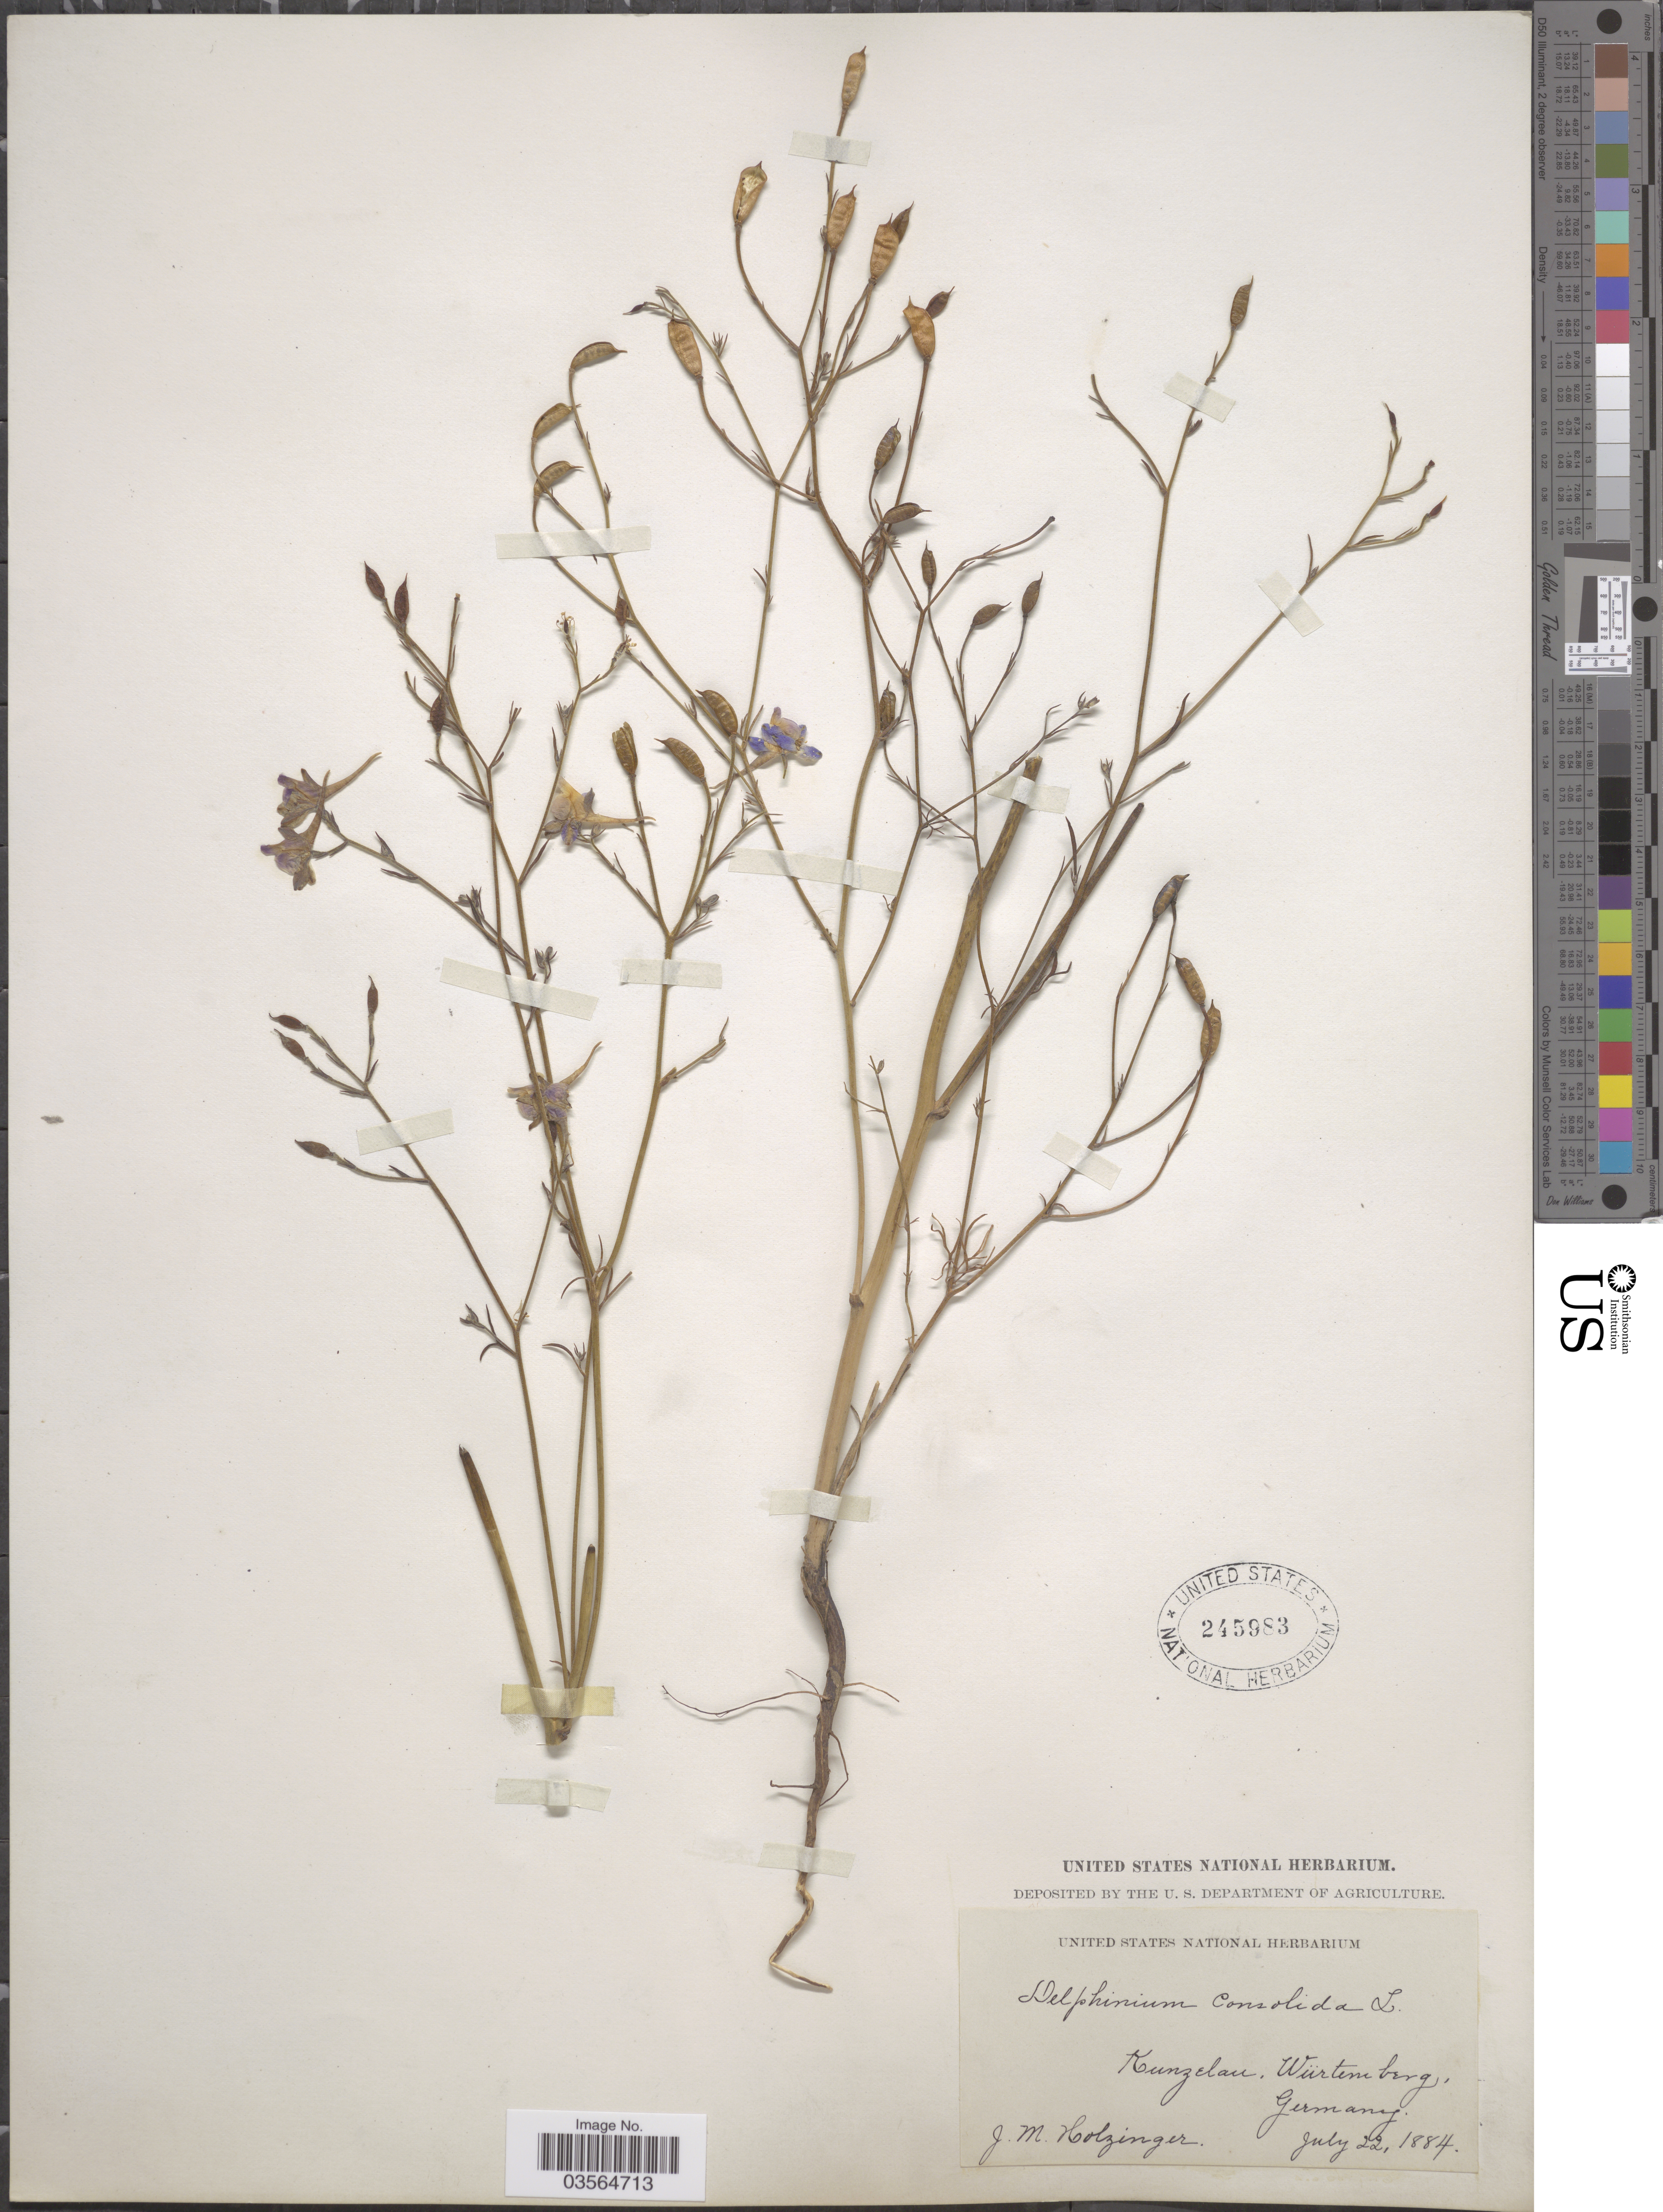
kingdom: Plantae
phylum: Tracheophyta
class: Magnoliopsida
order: Ranunculales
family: Ranunculaceae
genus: Delphinium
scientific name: Delphinium consolida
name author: L.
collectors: J. M. Holzinger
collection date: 1884-07-22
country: Germany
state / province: Baden-Württemberg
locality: Kunzelau, Würtemberg.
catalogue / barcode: US 245983